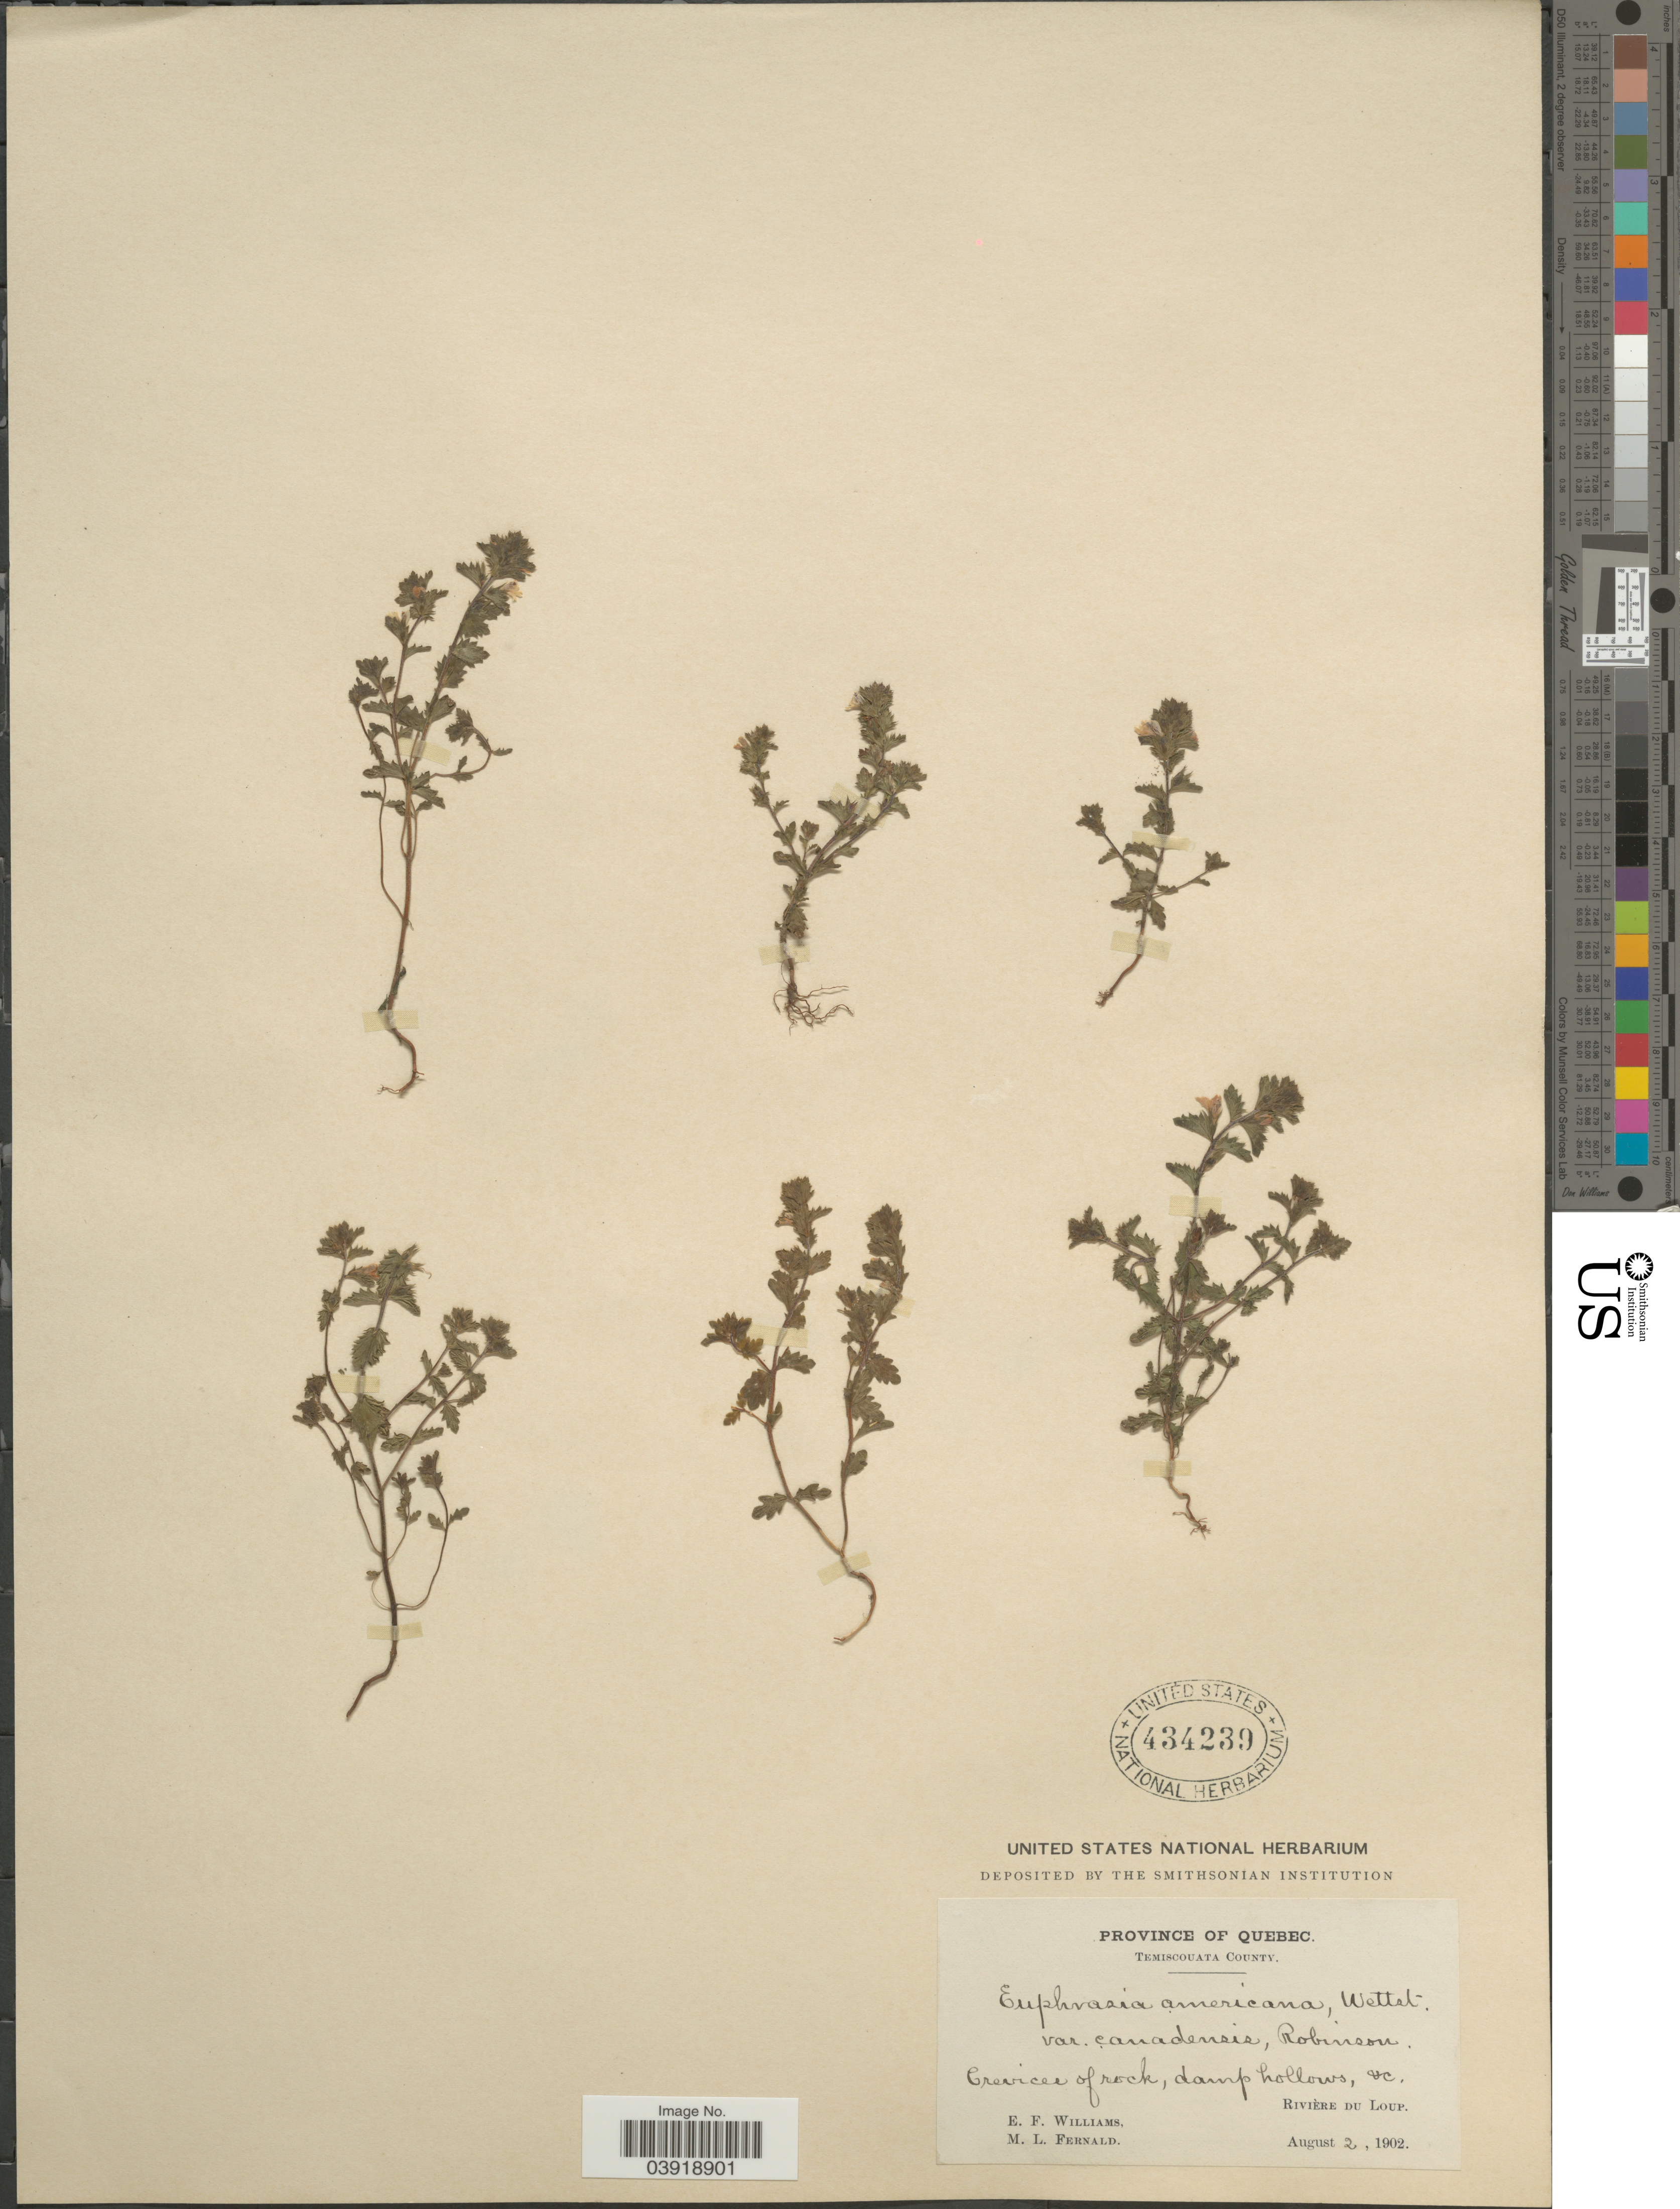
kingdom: Plantae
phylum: Tracheophyta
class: Magnoliopsida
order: Lamiales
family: Orobanchaceae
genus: Euphrasia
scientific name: Euphrasia canadensis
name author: J.F. Towns.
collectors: E. Williams & M. L. Fernald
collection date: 1902-08-02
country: Canada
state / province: Quebec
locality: Temiscouata County. Rivière du Loup.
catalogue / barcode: US 434239